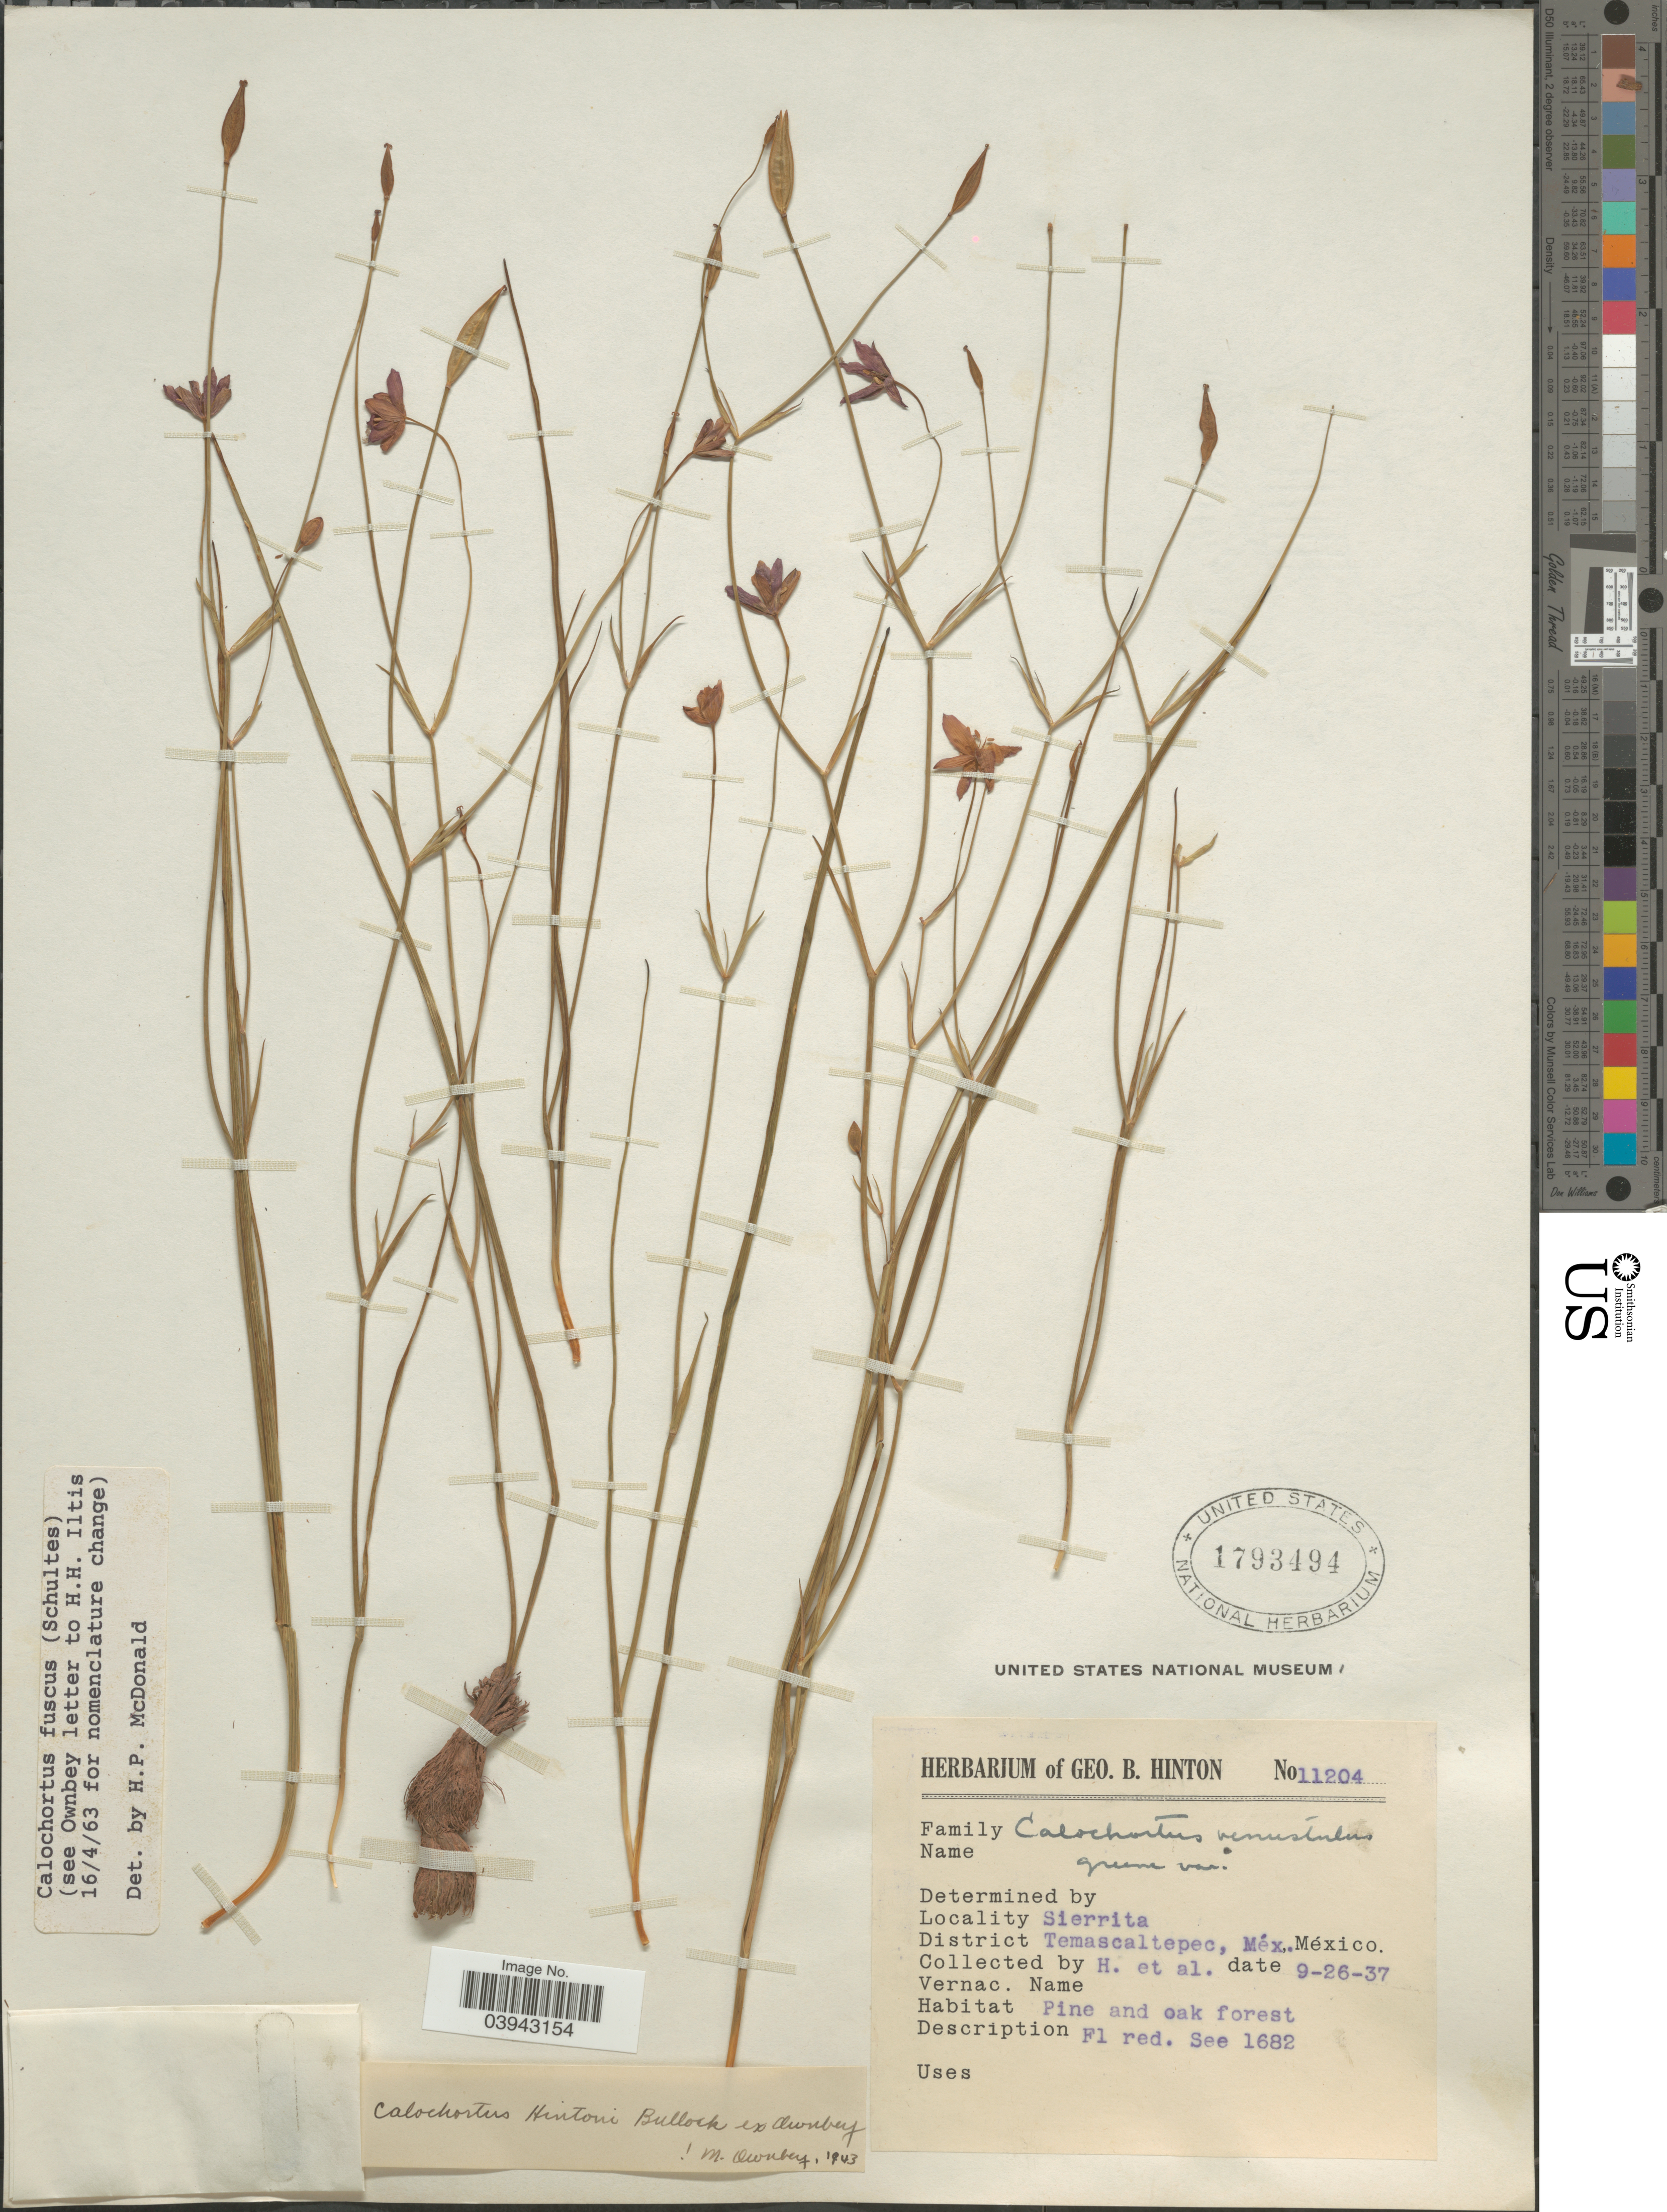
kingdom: Plantae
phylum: Tracheophyta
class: Liliopsida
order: Liliales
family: Liliaceae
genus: Calochortus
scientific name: Calochortus fuscus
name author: Schult. f.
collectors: G. B. Hinton & et al.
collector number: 11204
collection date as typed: Transcribed d/m/y: 26/9/37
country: Mexico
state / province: México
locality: Sierrita. District Temascaltepec.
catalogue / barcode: US 1793494